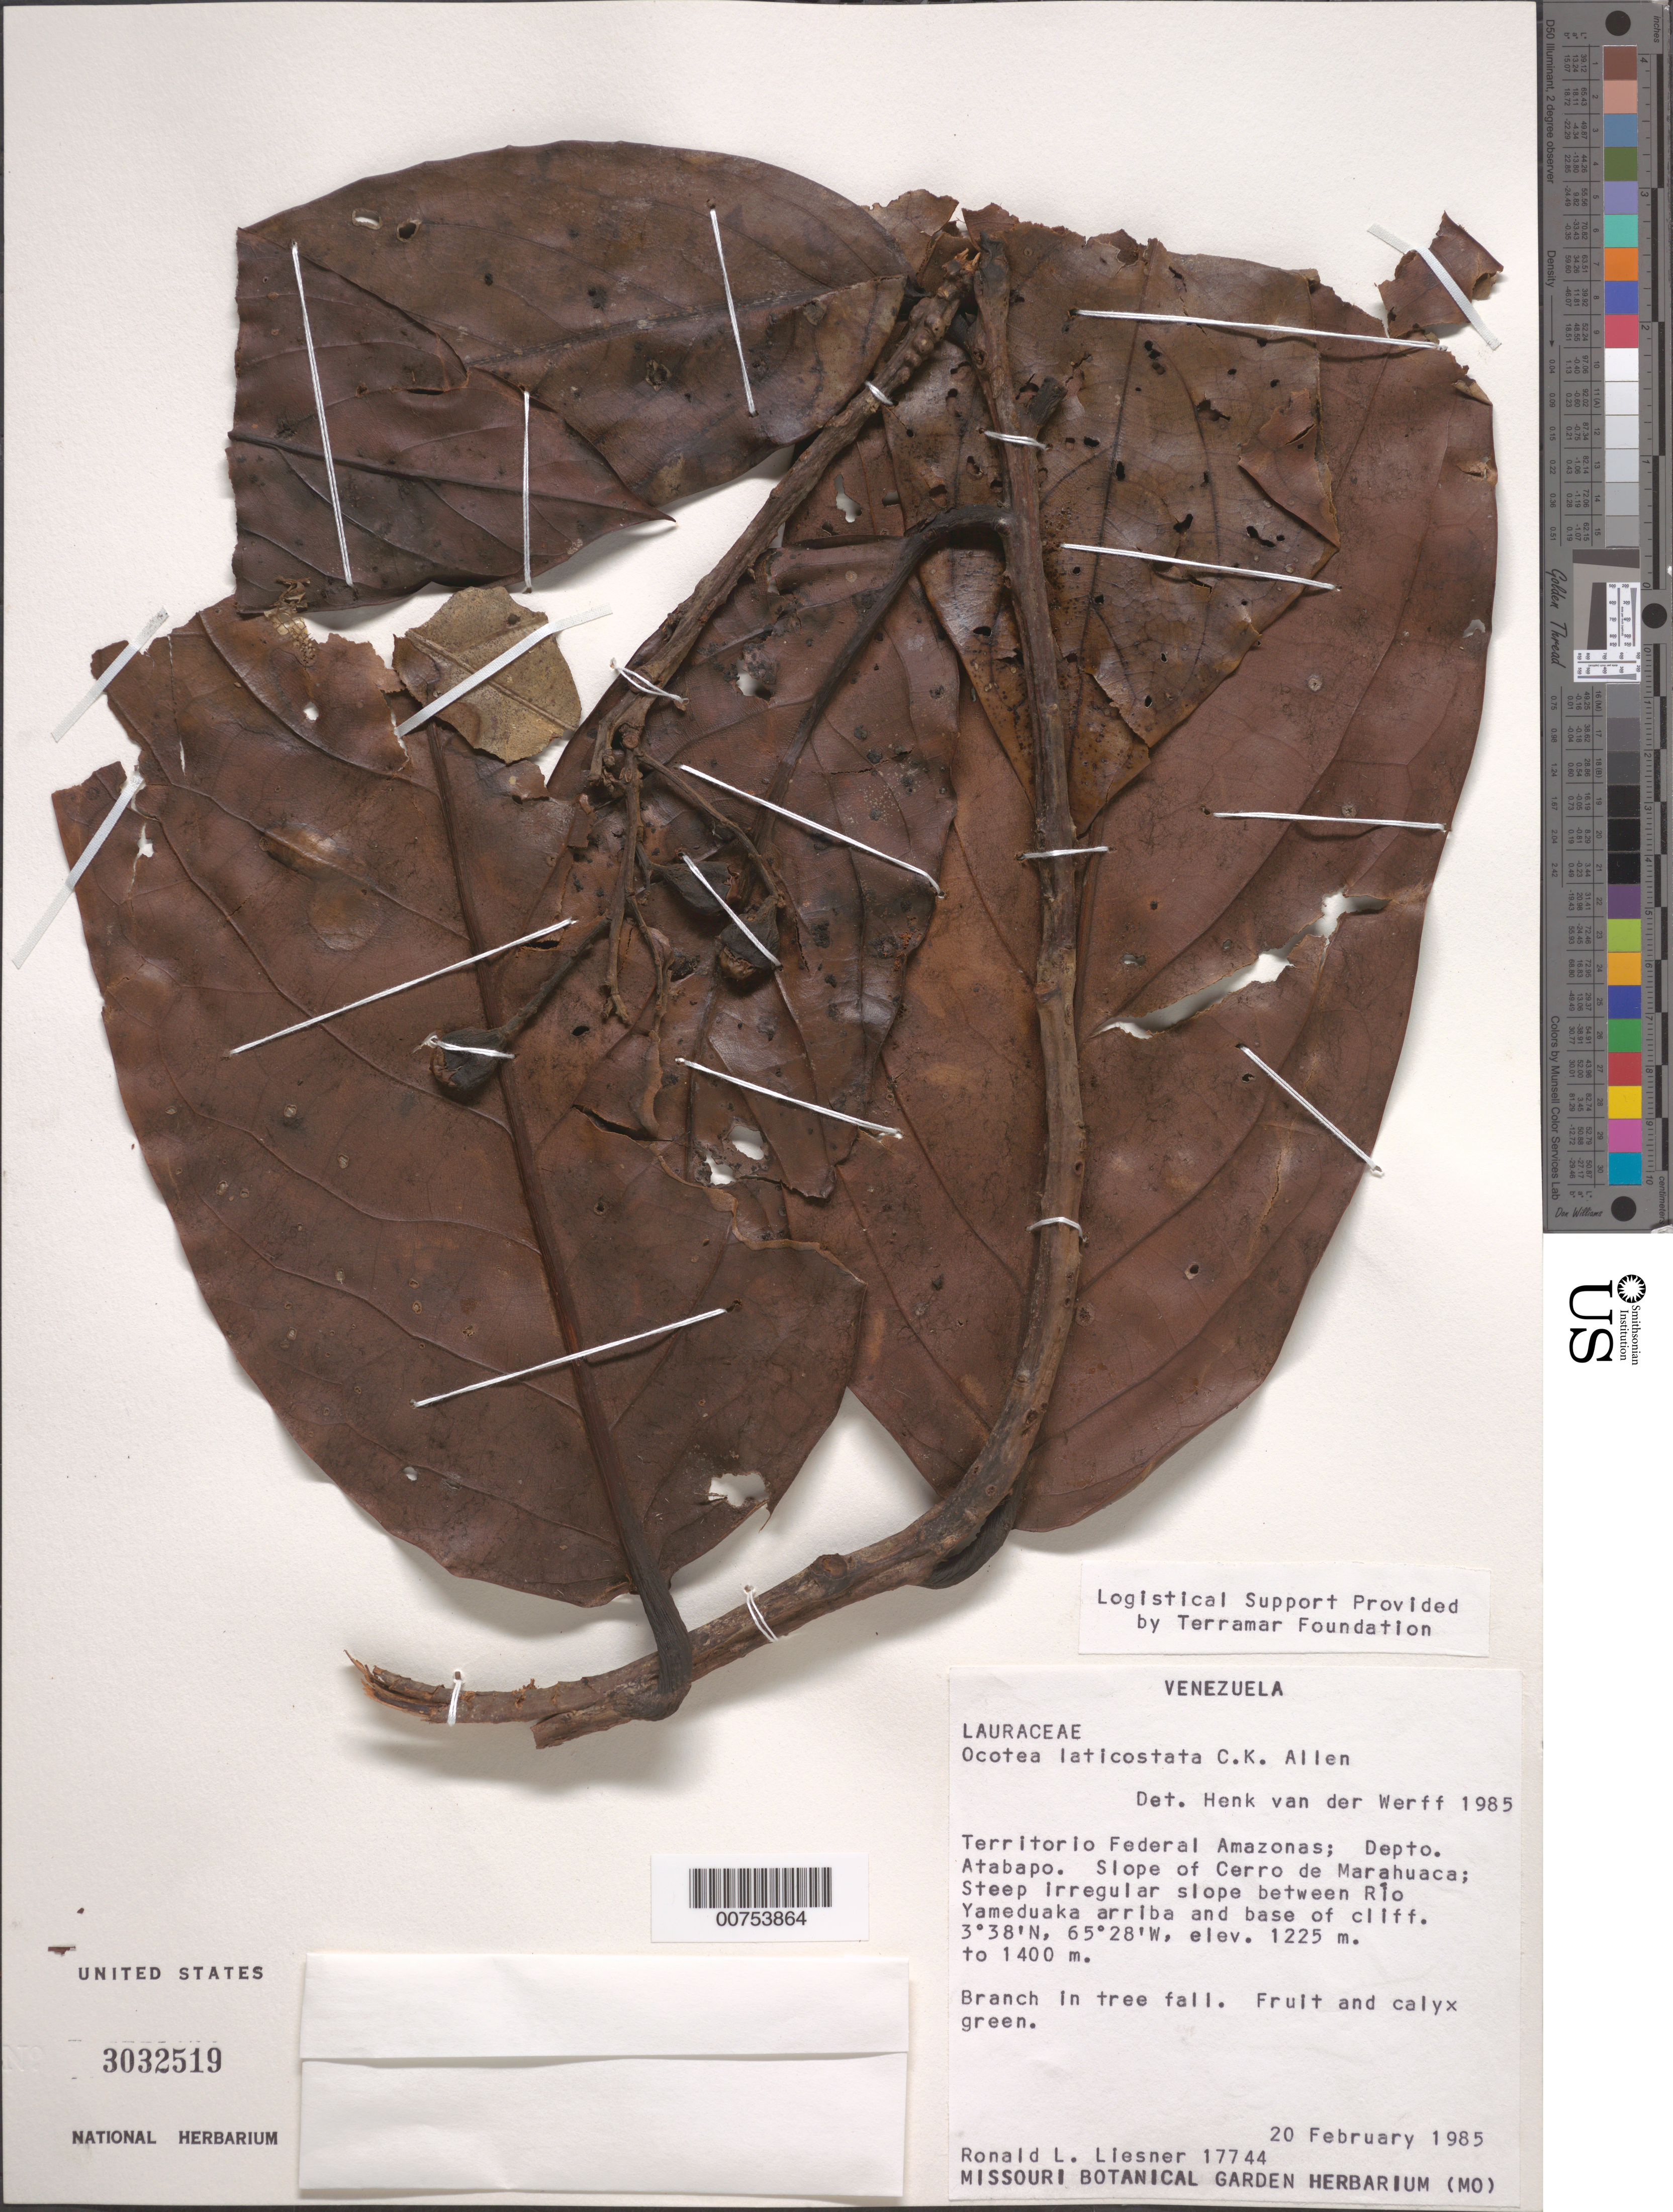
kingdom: Plantae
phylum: Tracheophyta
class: Magnoliopsida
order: Laurales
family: Lauraceae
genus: Ocotea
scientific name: Ocotea laticostata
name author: C.K. Allen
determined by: van der Werff, H., (MO), Missouri Botanical Garden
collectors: R. L. Liesner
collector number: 17744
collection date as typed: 20-Feb-85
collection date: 1985-02-20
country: Venezuela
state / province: Amazonas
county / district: Atabapo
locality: Cerro de Marahuaca slope, Río Yameduaka arriba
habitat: Steep irregular slope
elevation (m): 1225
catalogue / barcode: US 3032519